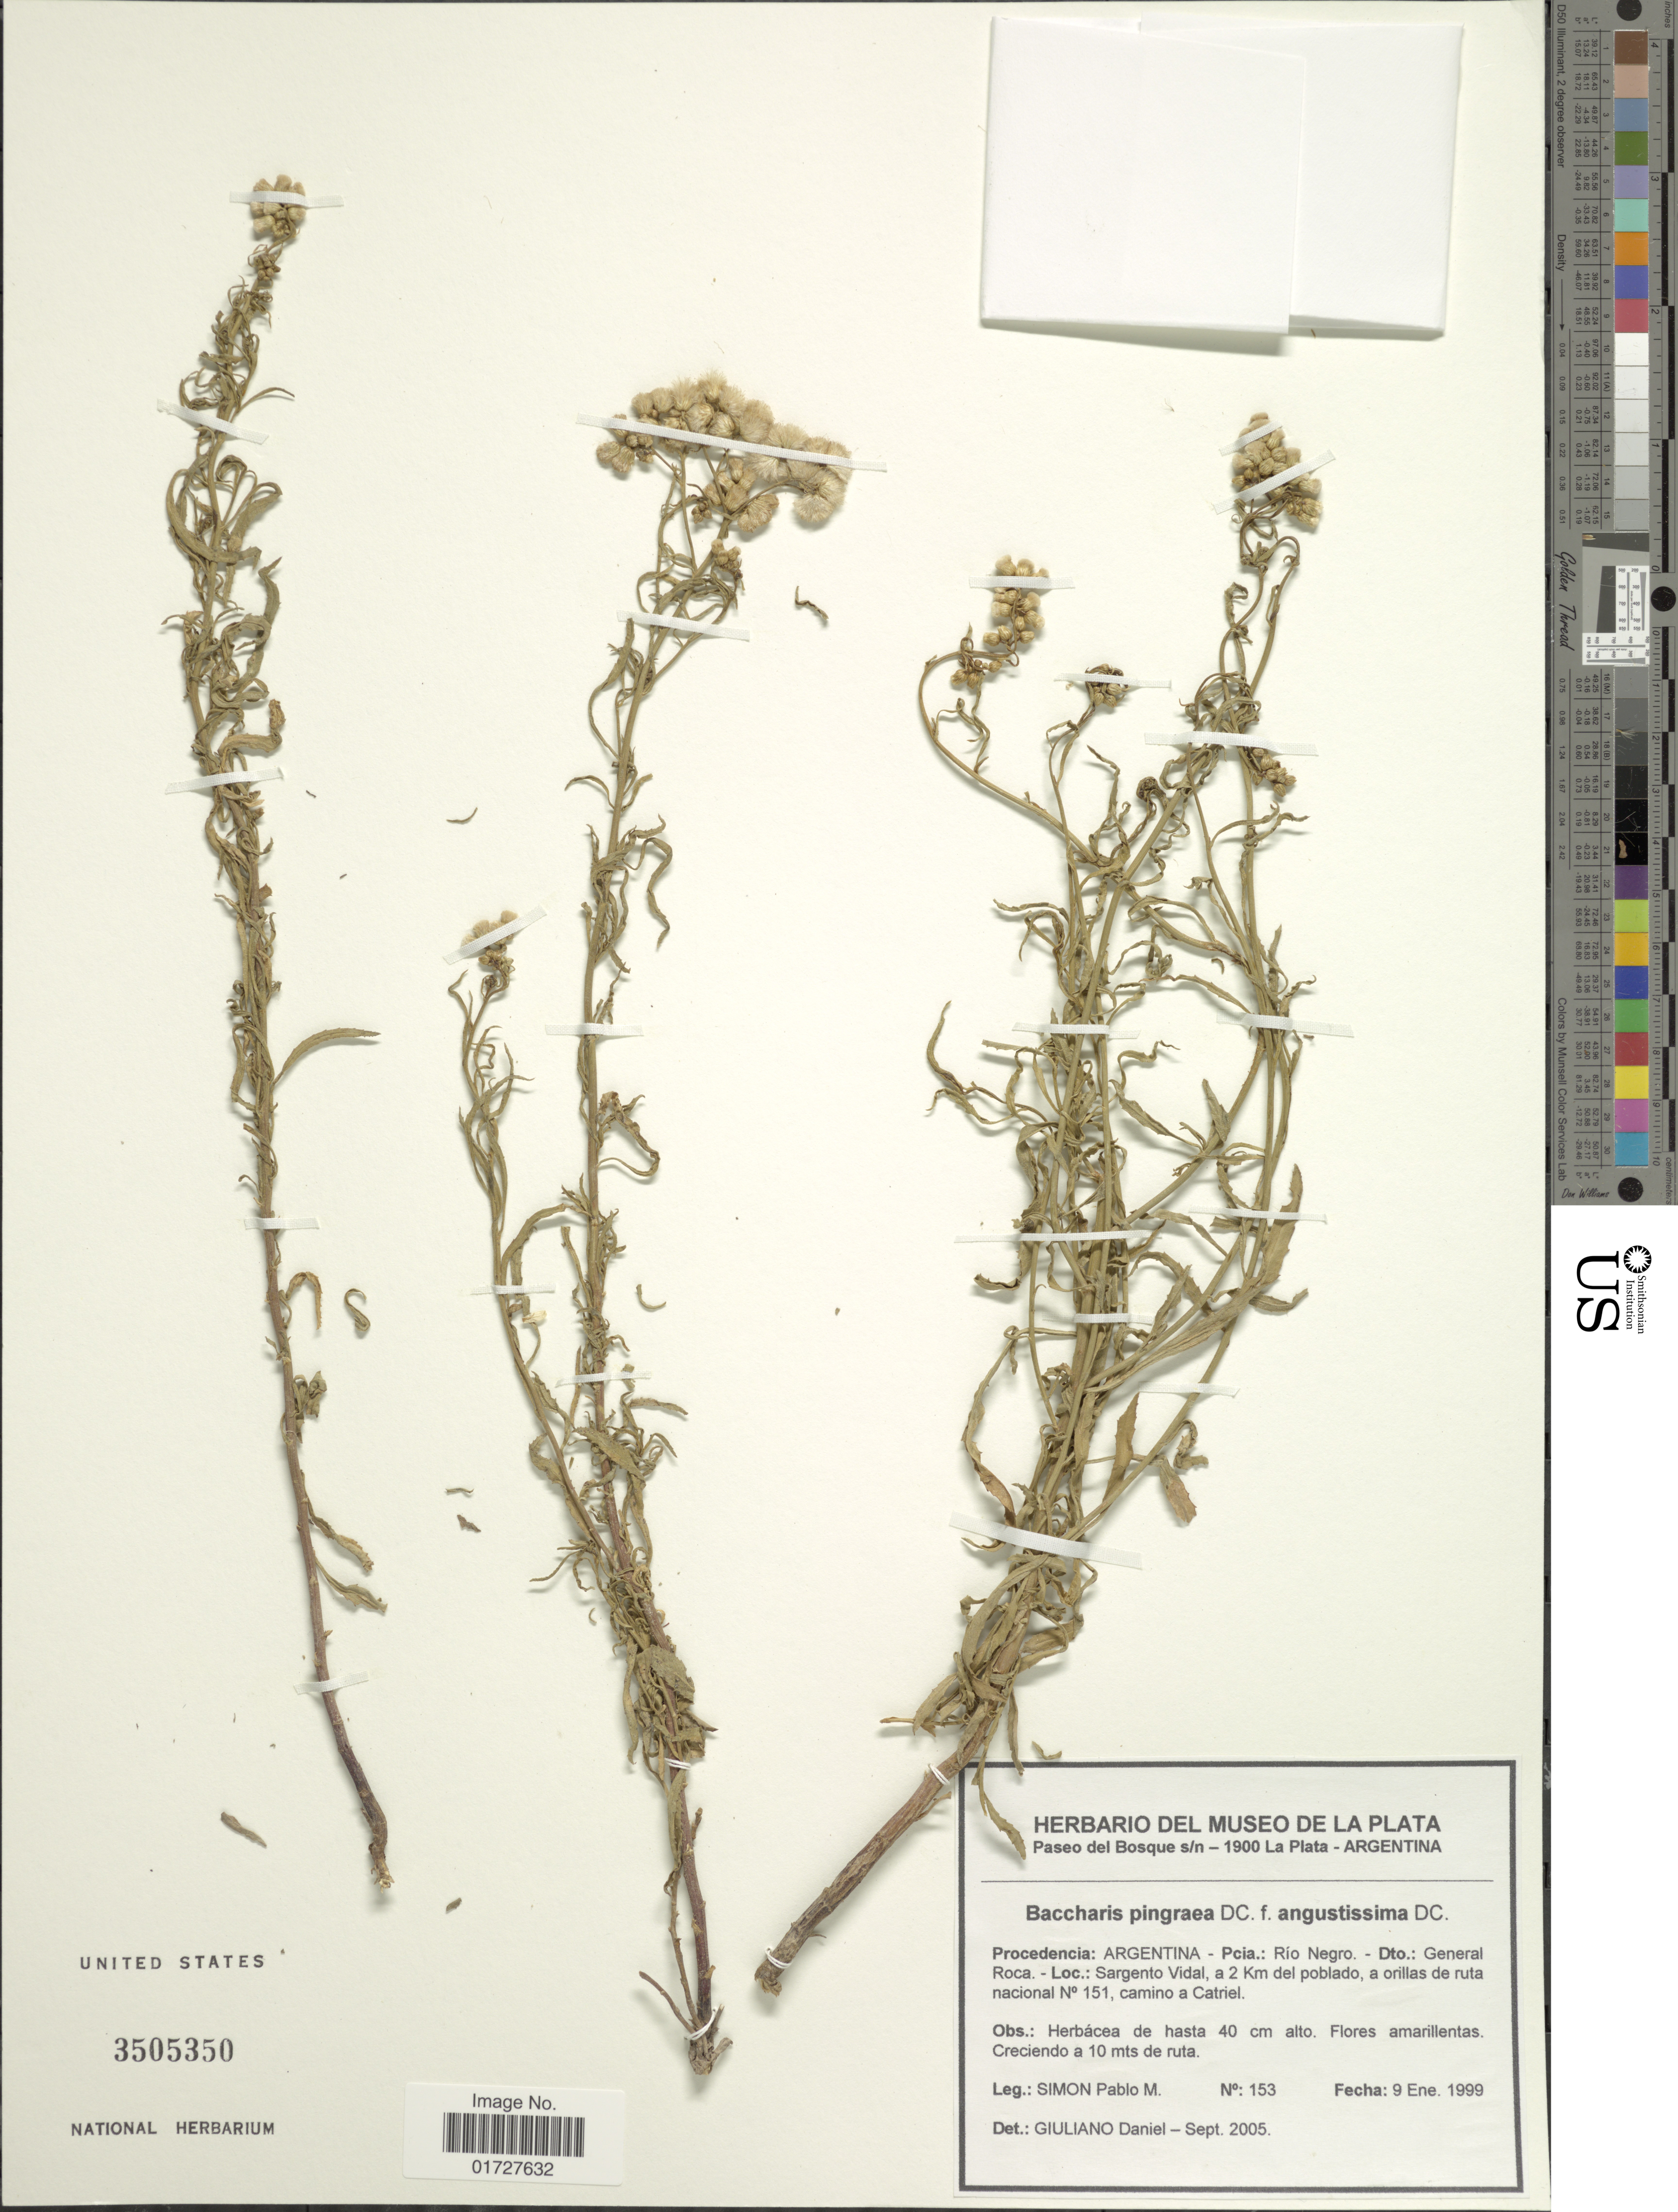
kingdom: Plantae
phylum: Tracheophyta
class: Magnoliopsida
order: Asterales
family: Asteraceae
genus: Baccharis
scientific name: Baccharis pingraea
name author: DC.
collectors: P. M. Simón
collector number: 153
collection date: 1999-01-09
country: Argentina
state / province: Rio Negro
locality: Dto. General Roca, Sargento Vidal, a 2 km del poblado, a orillas de ruta nacional No 151, camino a Catriel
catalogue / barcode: US 3505350